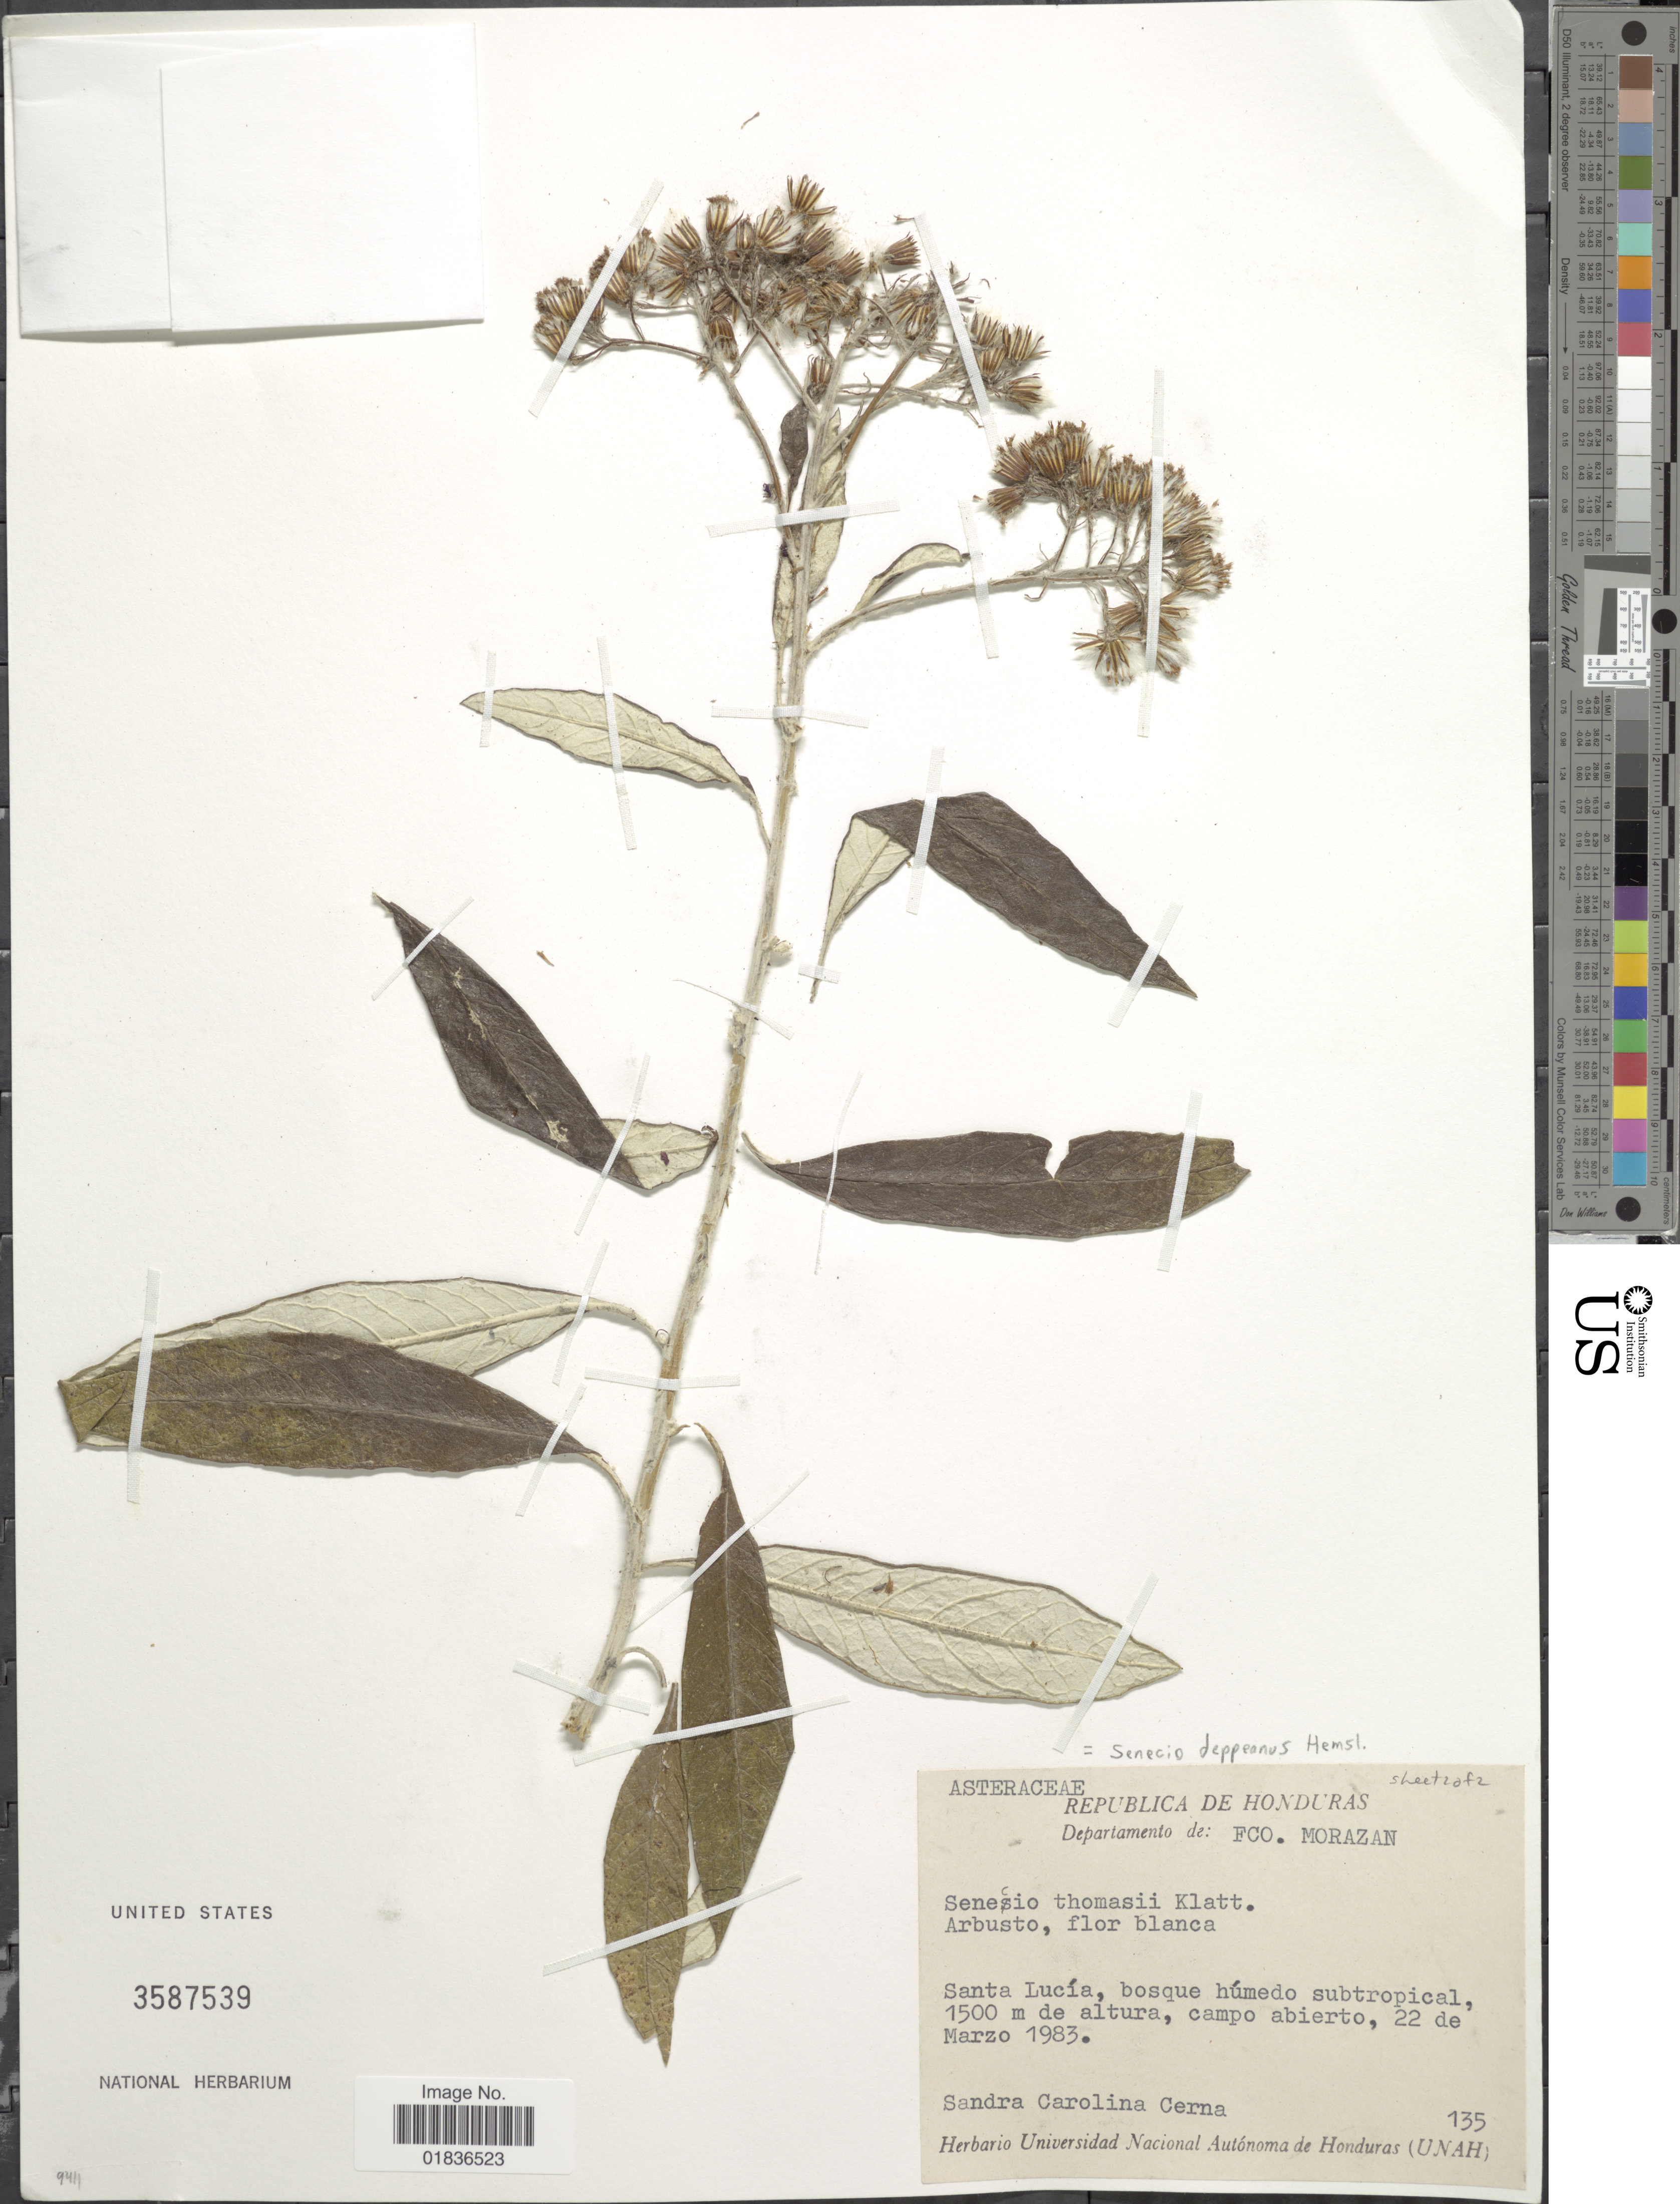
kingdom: Plantae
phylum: Tracheophyta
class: Magnoliopsida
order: Asterales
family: Asteraceae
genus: Senecio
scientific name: Senecio deppeanus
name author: Hemsl.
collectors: S. Carolina Cerna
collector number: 135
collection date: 1983-03-22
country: Honduras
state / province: Fco. Morazán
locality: Santa Lucia, bosque humedo subtropical, campo abierto.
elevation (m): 1500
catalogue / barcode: US 3587539